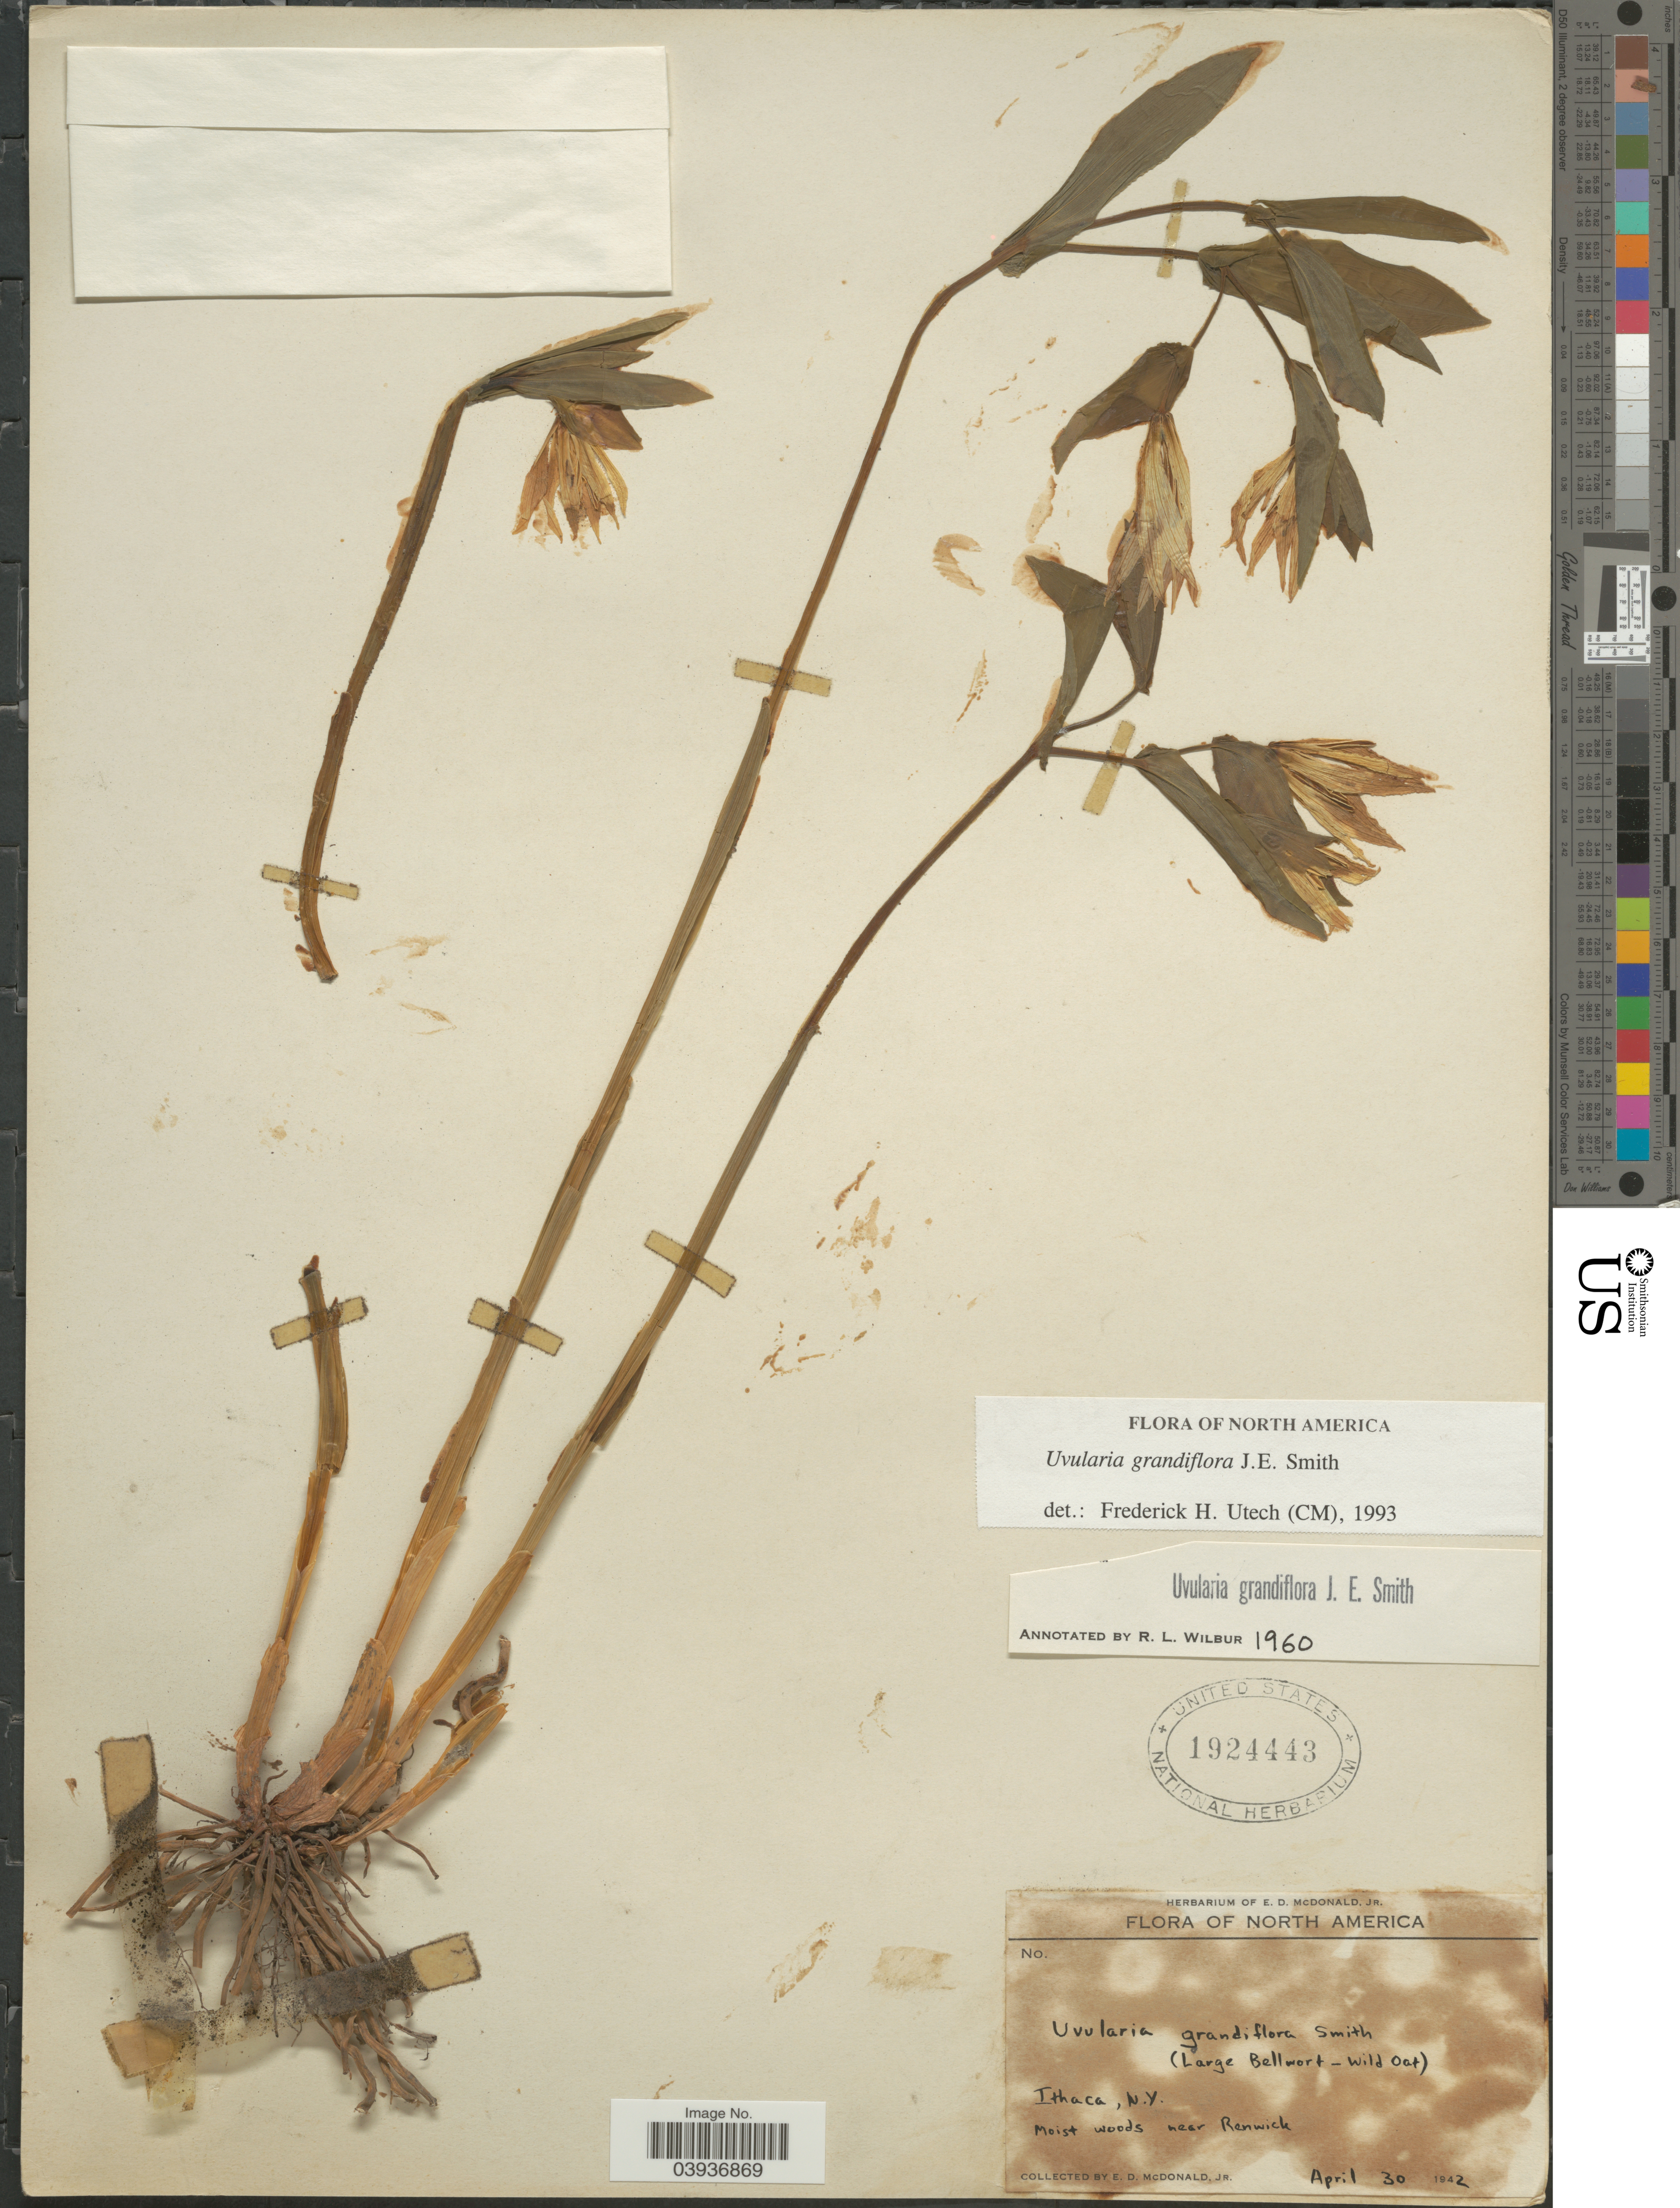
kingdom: Plantae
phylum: Tracheophyta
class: Liliopsida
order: Liliales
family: Colchicaceae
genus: Uvularia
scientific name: Uvularia grandiflora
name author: Sm.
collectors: E. D. McDonald Jr.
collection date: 1942-04-30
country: United States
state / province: New York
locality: Ithaca. Moist woods near Renwick.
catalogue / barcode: US 1924443